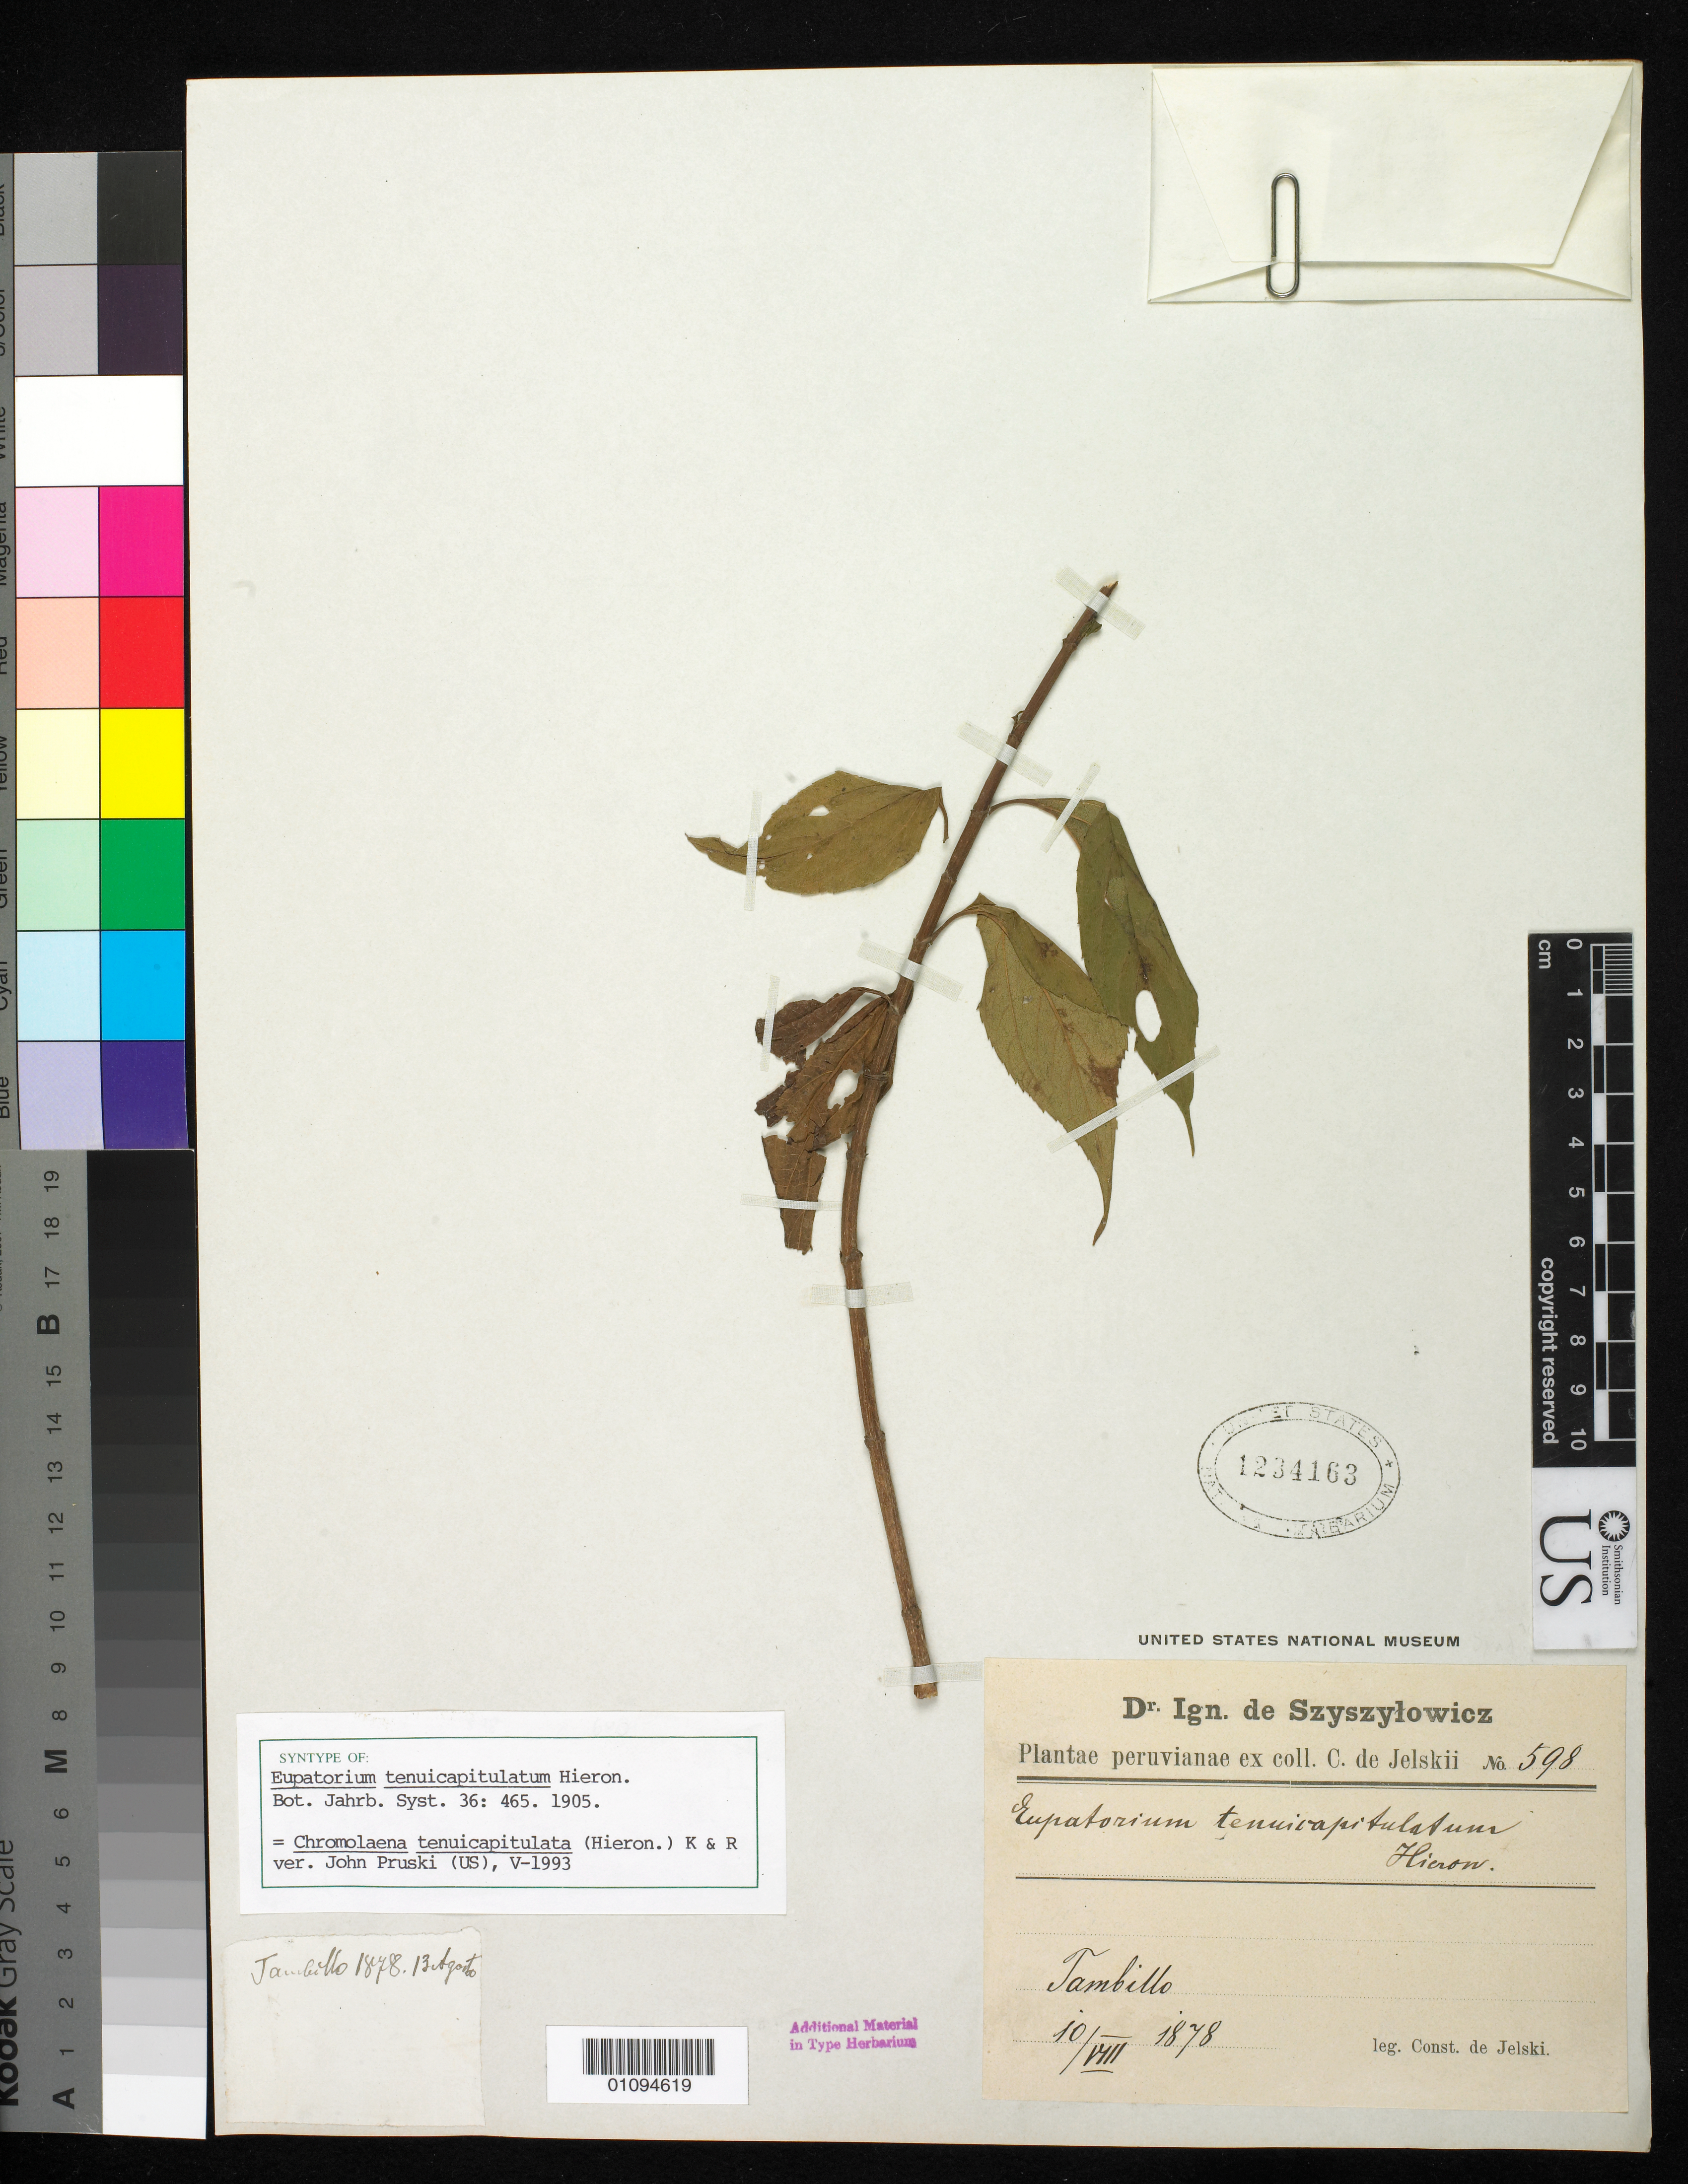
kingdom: Plantae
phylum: Tracheophyta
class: Magnoliopsida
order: Asterales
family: Asteraceae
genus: Eupatorium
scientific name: Eupatorium tenuicapitulatum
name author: Hieron.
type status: Syntype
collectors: C. von Jelski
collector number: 598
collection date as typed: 10 Aug 1878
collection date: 1878-08-10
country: Peru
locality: Tambillo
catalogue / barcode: US 1234163